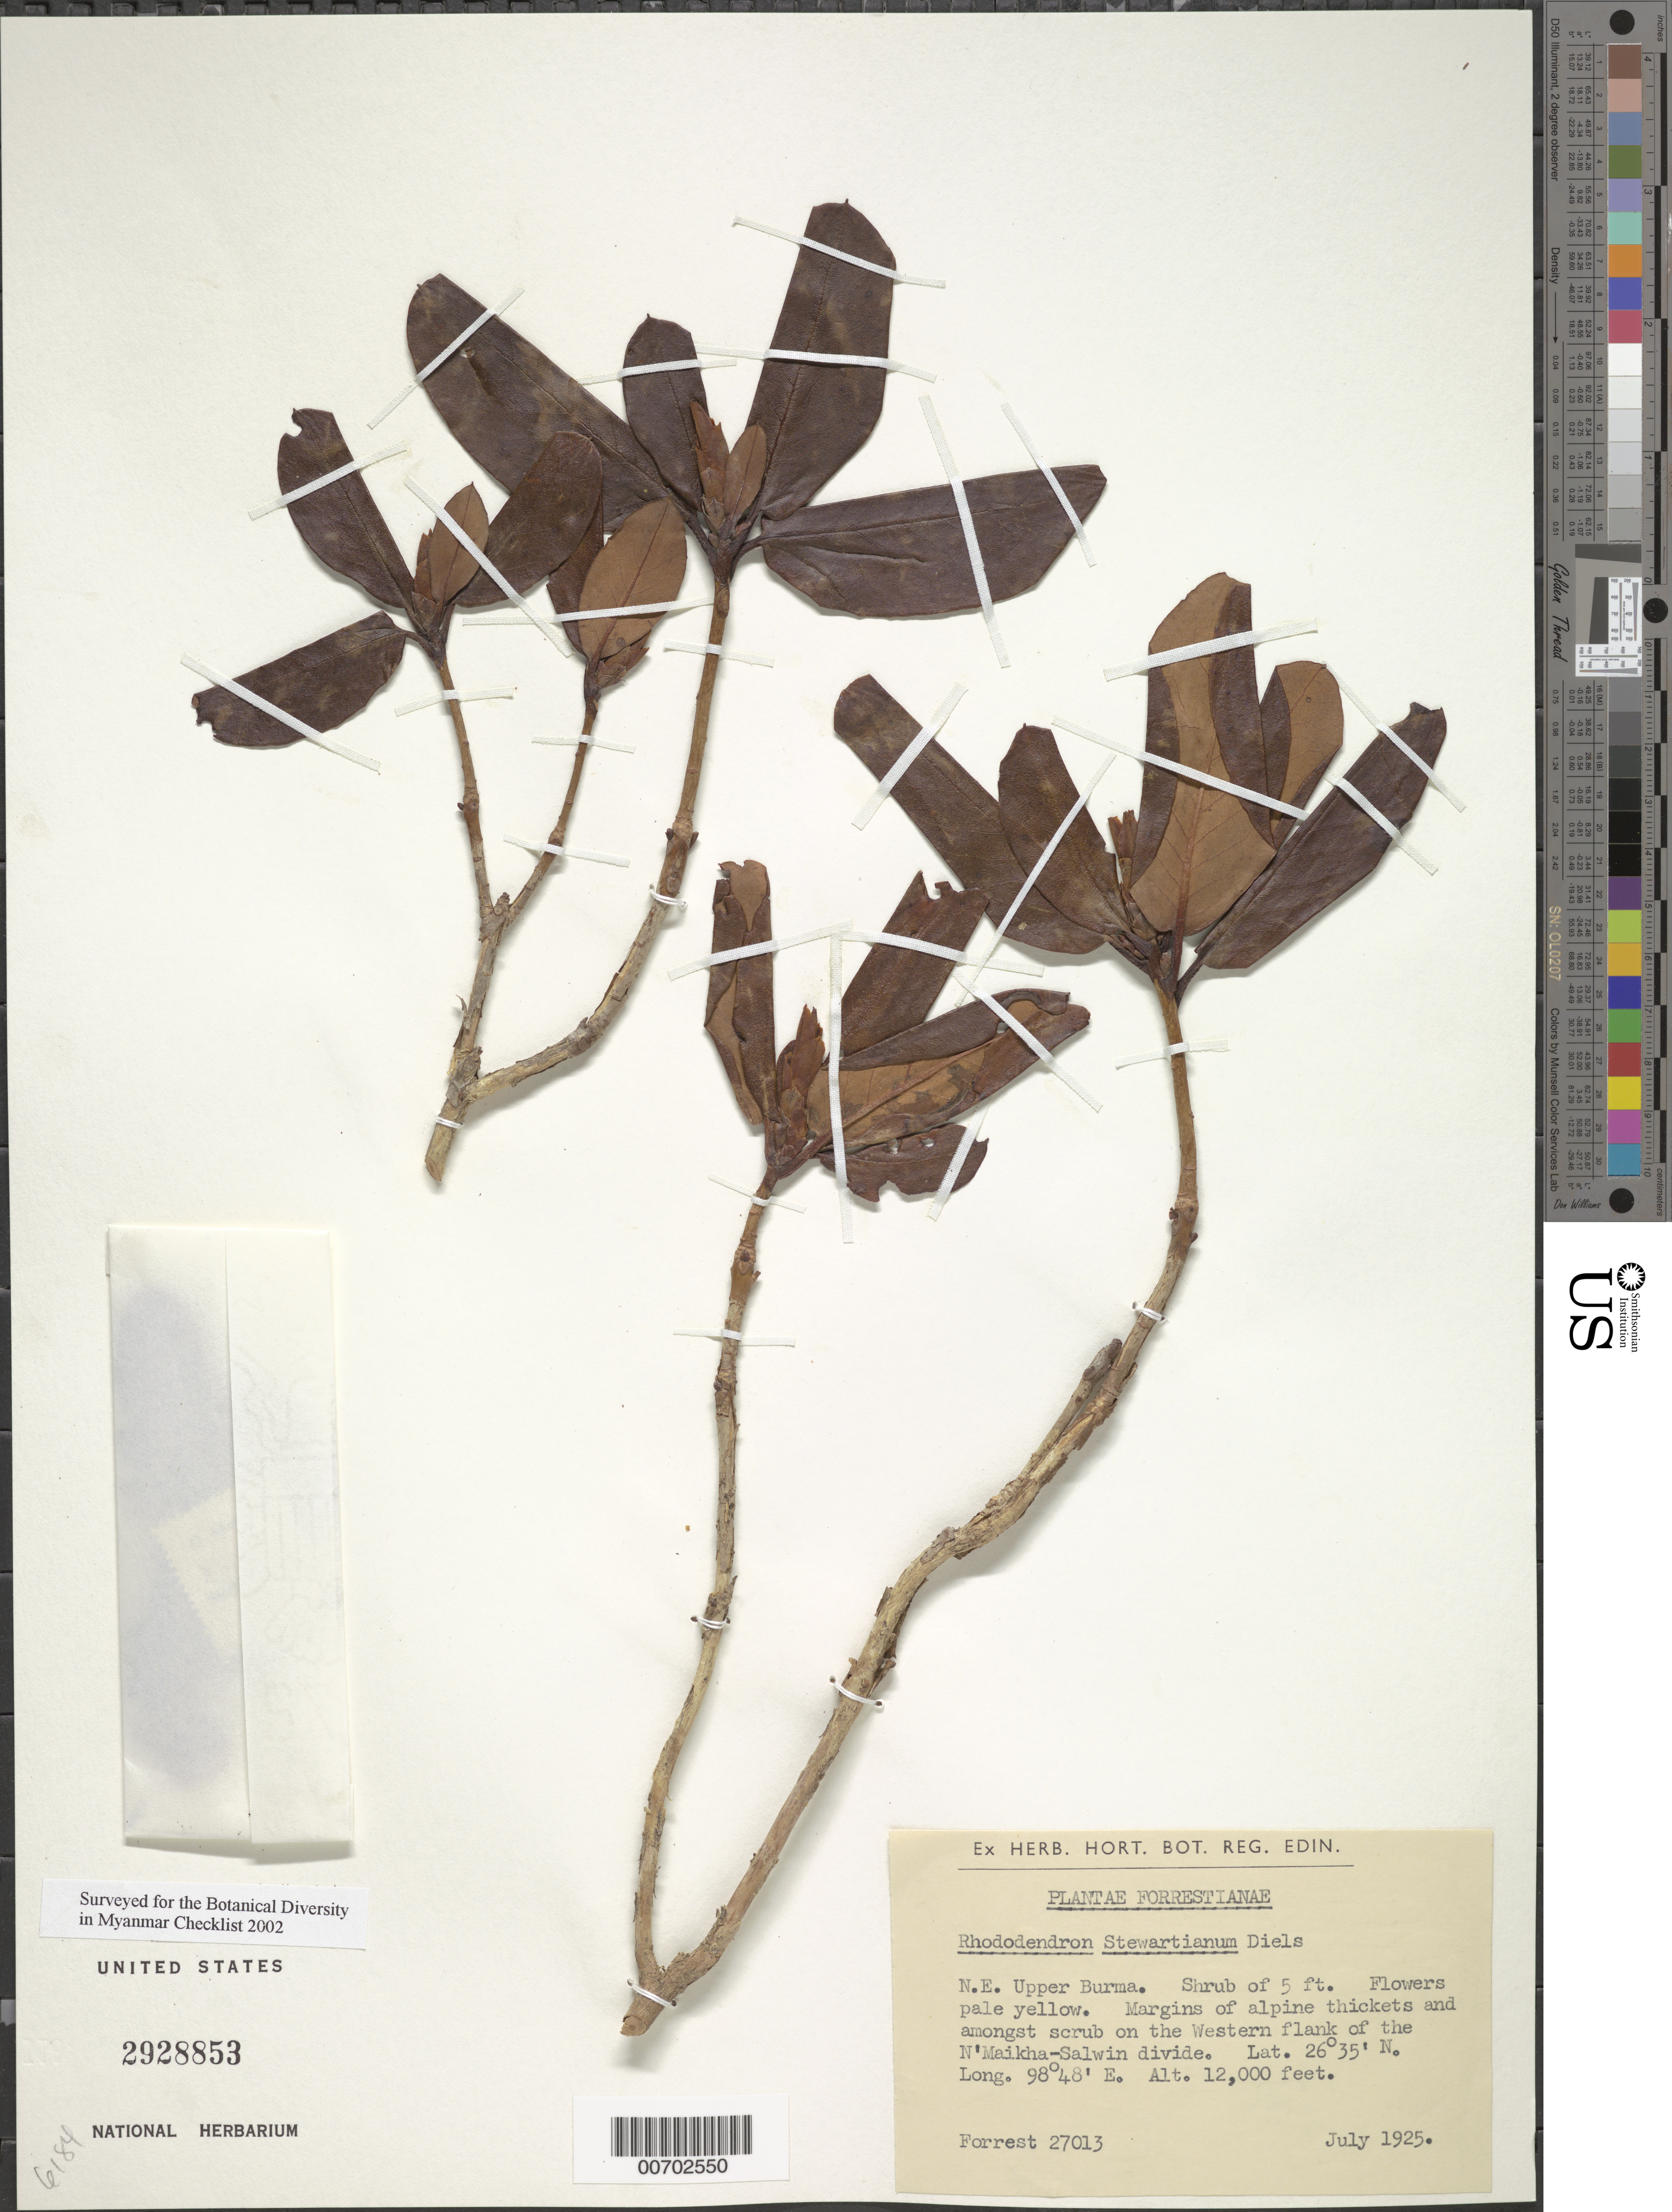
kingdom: Plantae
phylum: Tracheophyta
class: Magnoliopsida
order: Ericales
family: Ericaceae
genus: Rhododendron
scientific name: Rhododendron stewartianum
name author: Diels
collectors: G. Forrest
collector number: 27013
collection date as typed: Jul 1925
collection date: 1925-07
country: Myanmar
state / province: Kachin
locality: N'Maikha-Salwin Divide, W flank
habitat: Margins of alpine thickets and scrub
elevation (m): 3658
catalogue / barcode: US 2928853